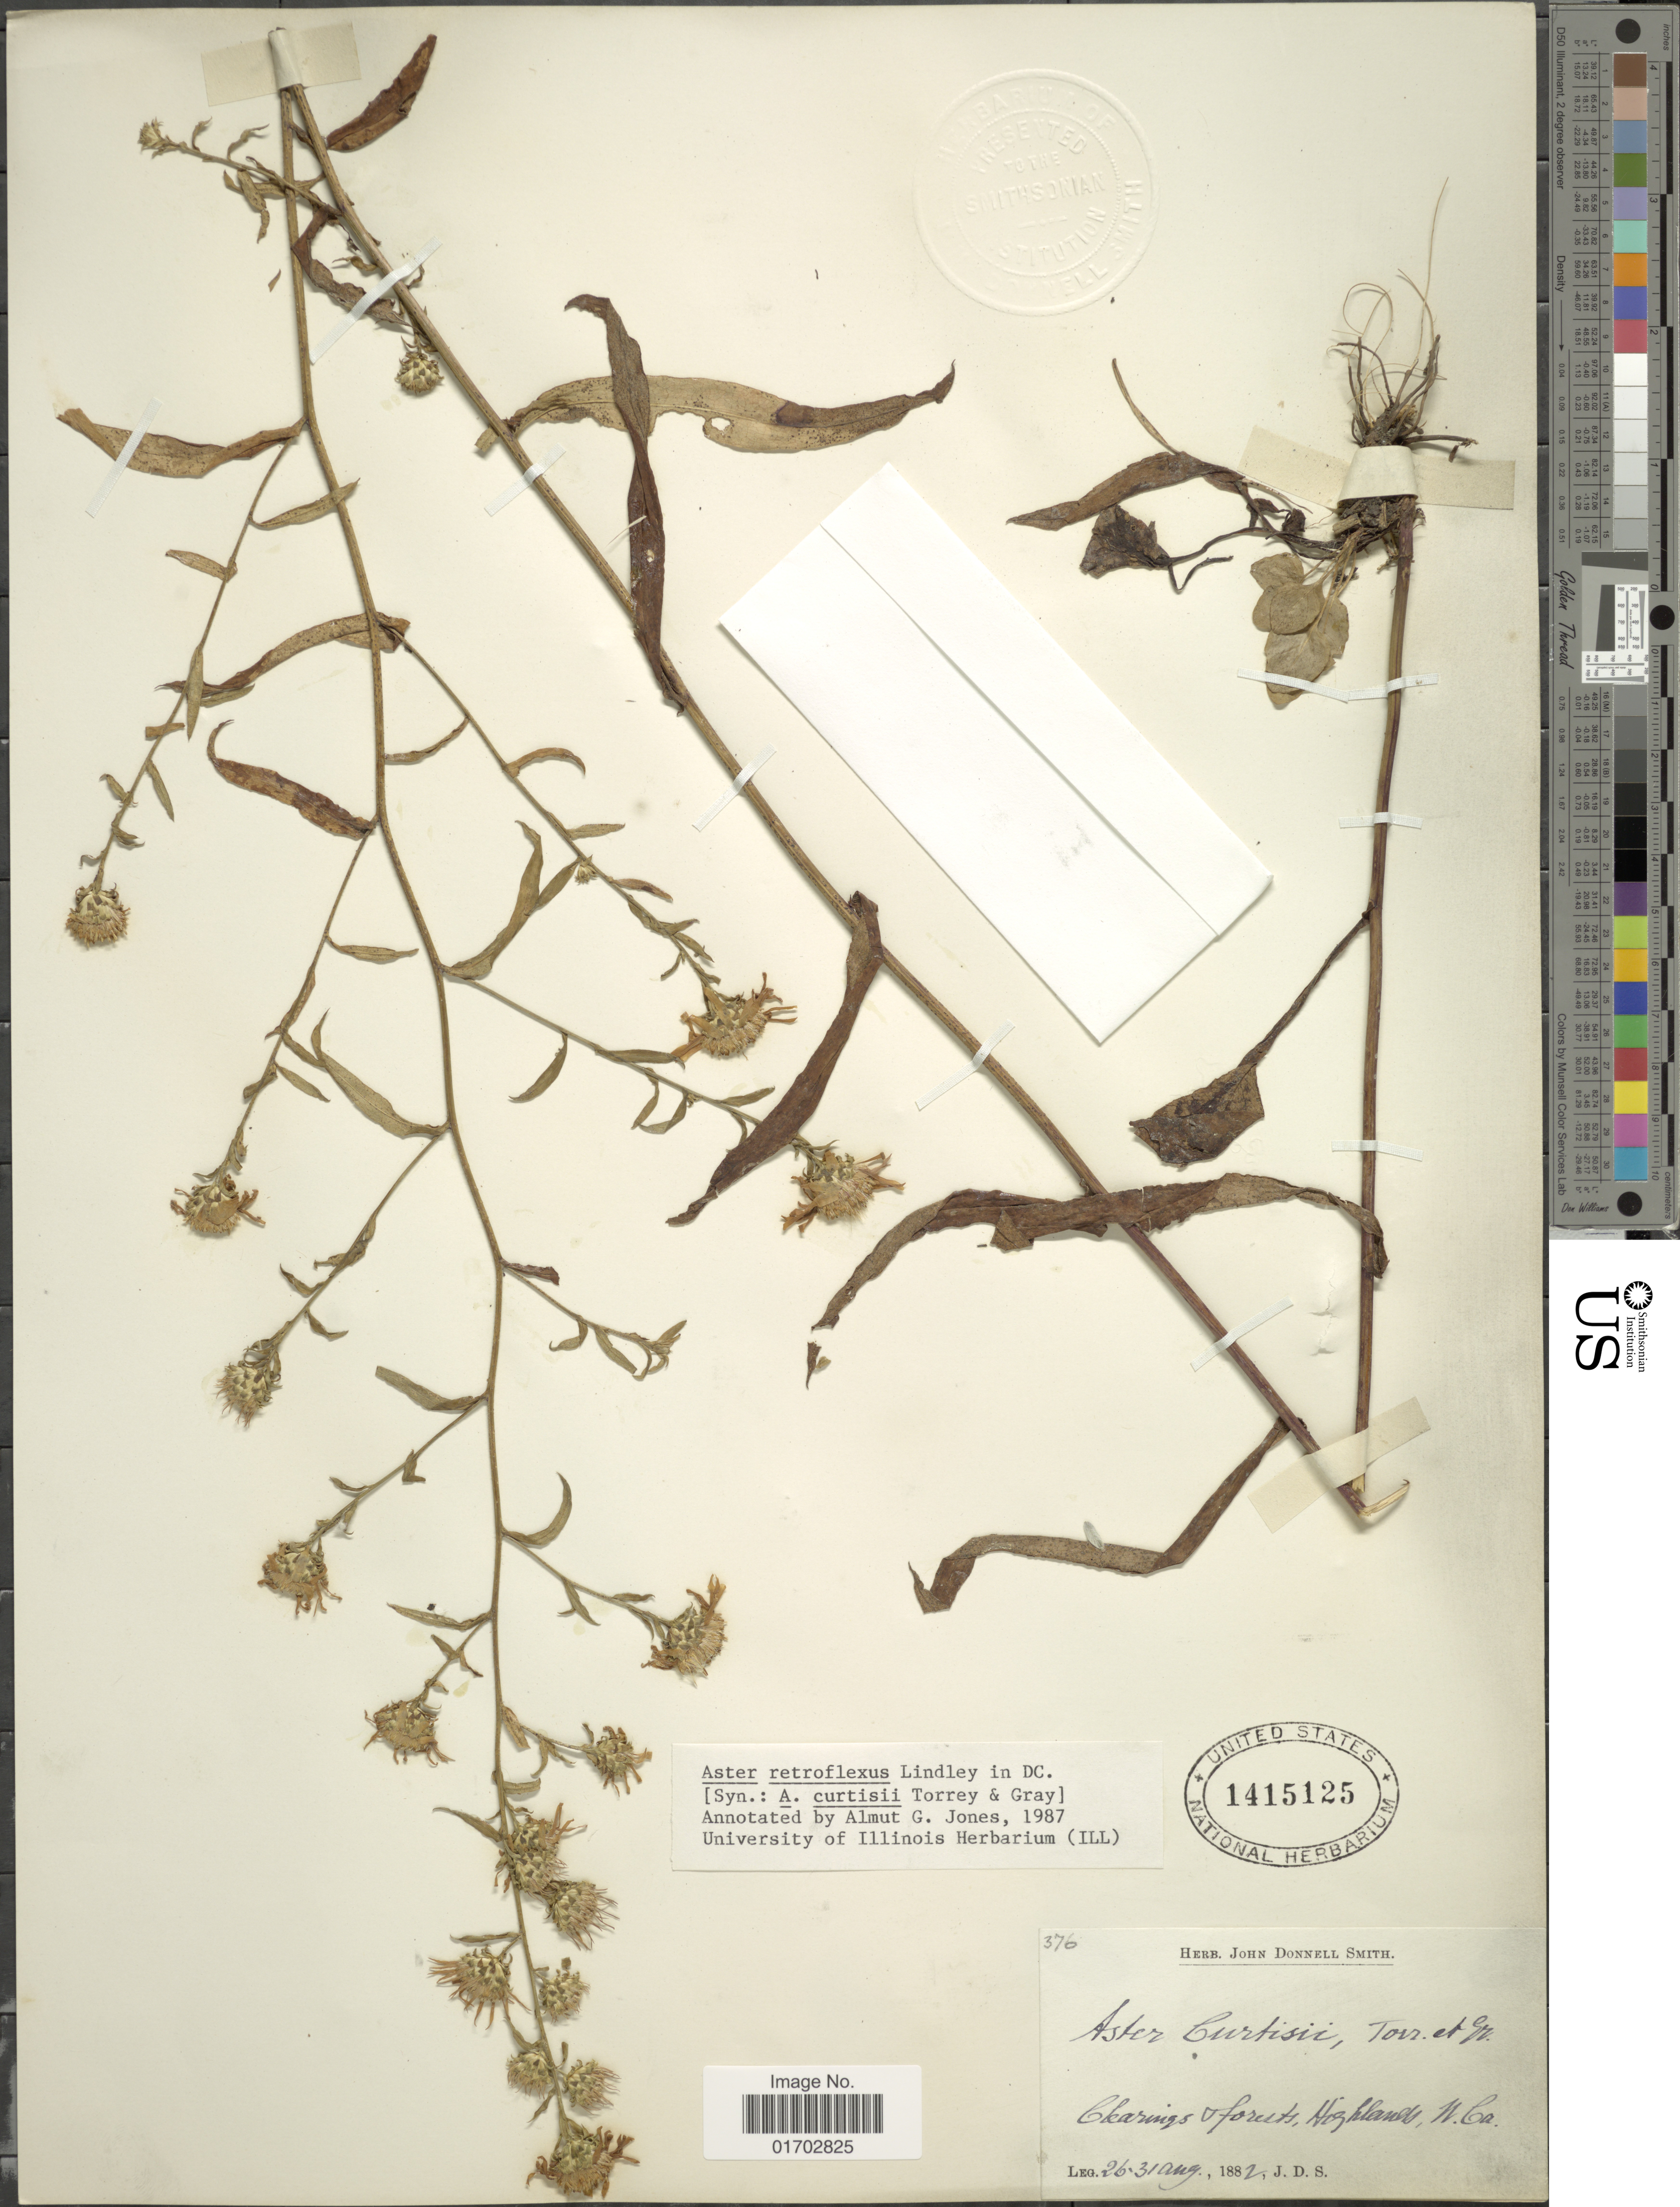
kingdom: Plantae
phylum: Tracheophyta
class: Magnoliopsida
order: Asterales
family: Asteraceae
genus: Symphyotrichum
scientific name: Symphyotrichum retroflexum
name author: (Lindl.) G.L. Nesom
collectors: J. Donnell Smith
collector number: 376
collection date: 1882-08-26/1882-08-31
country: United States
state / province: North Carolina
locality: Charings 7 Forest, Highlands.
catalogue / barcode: US 1415125